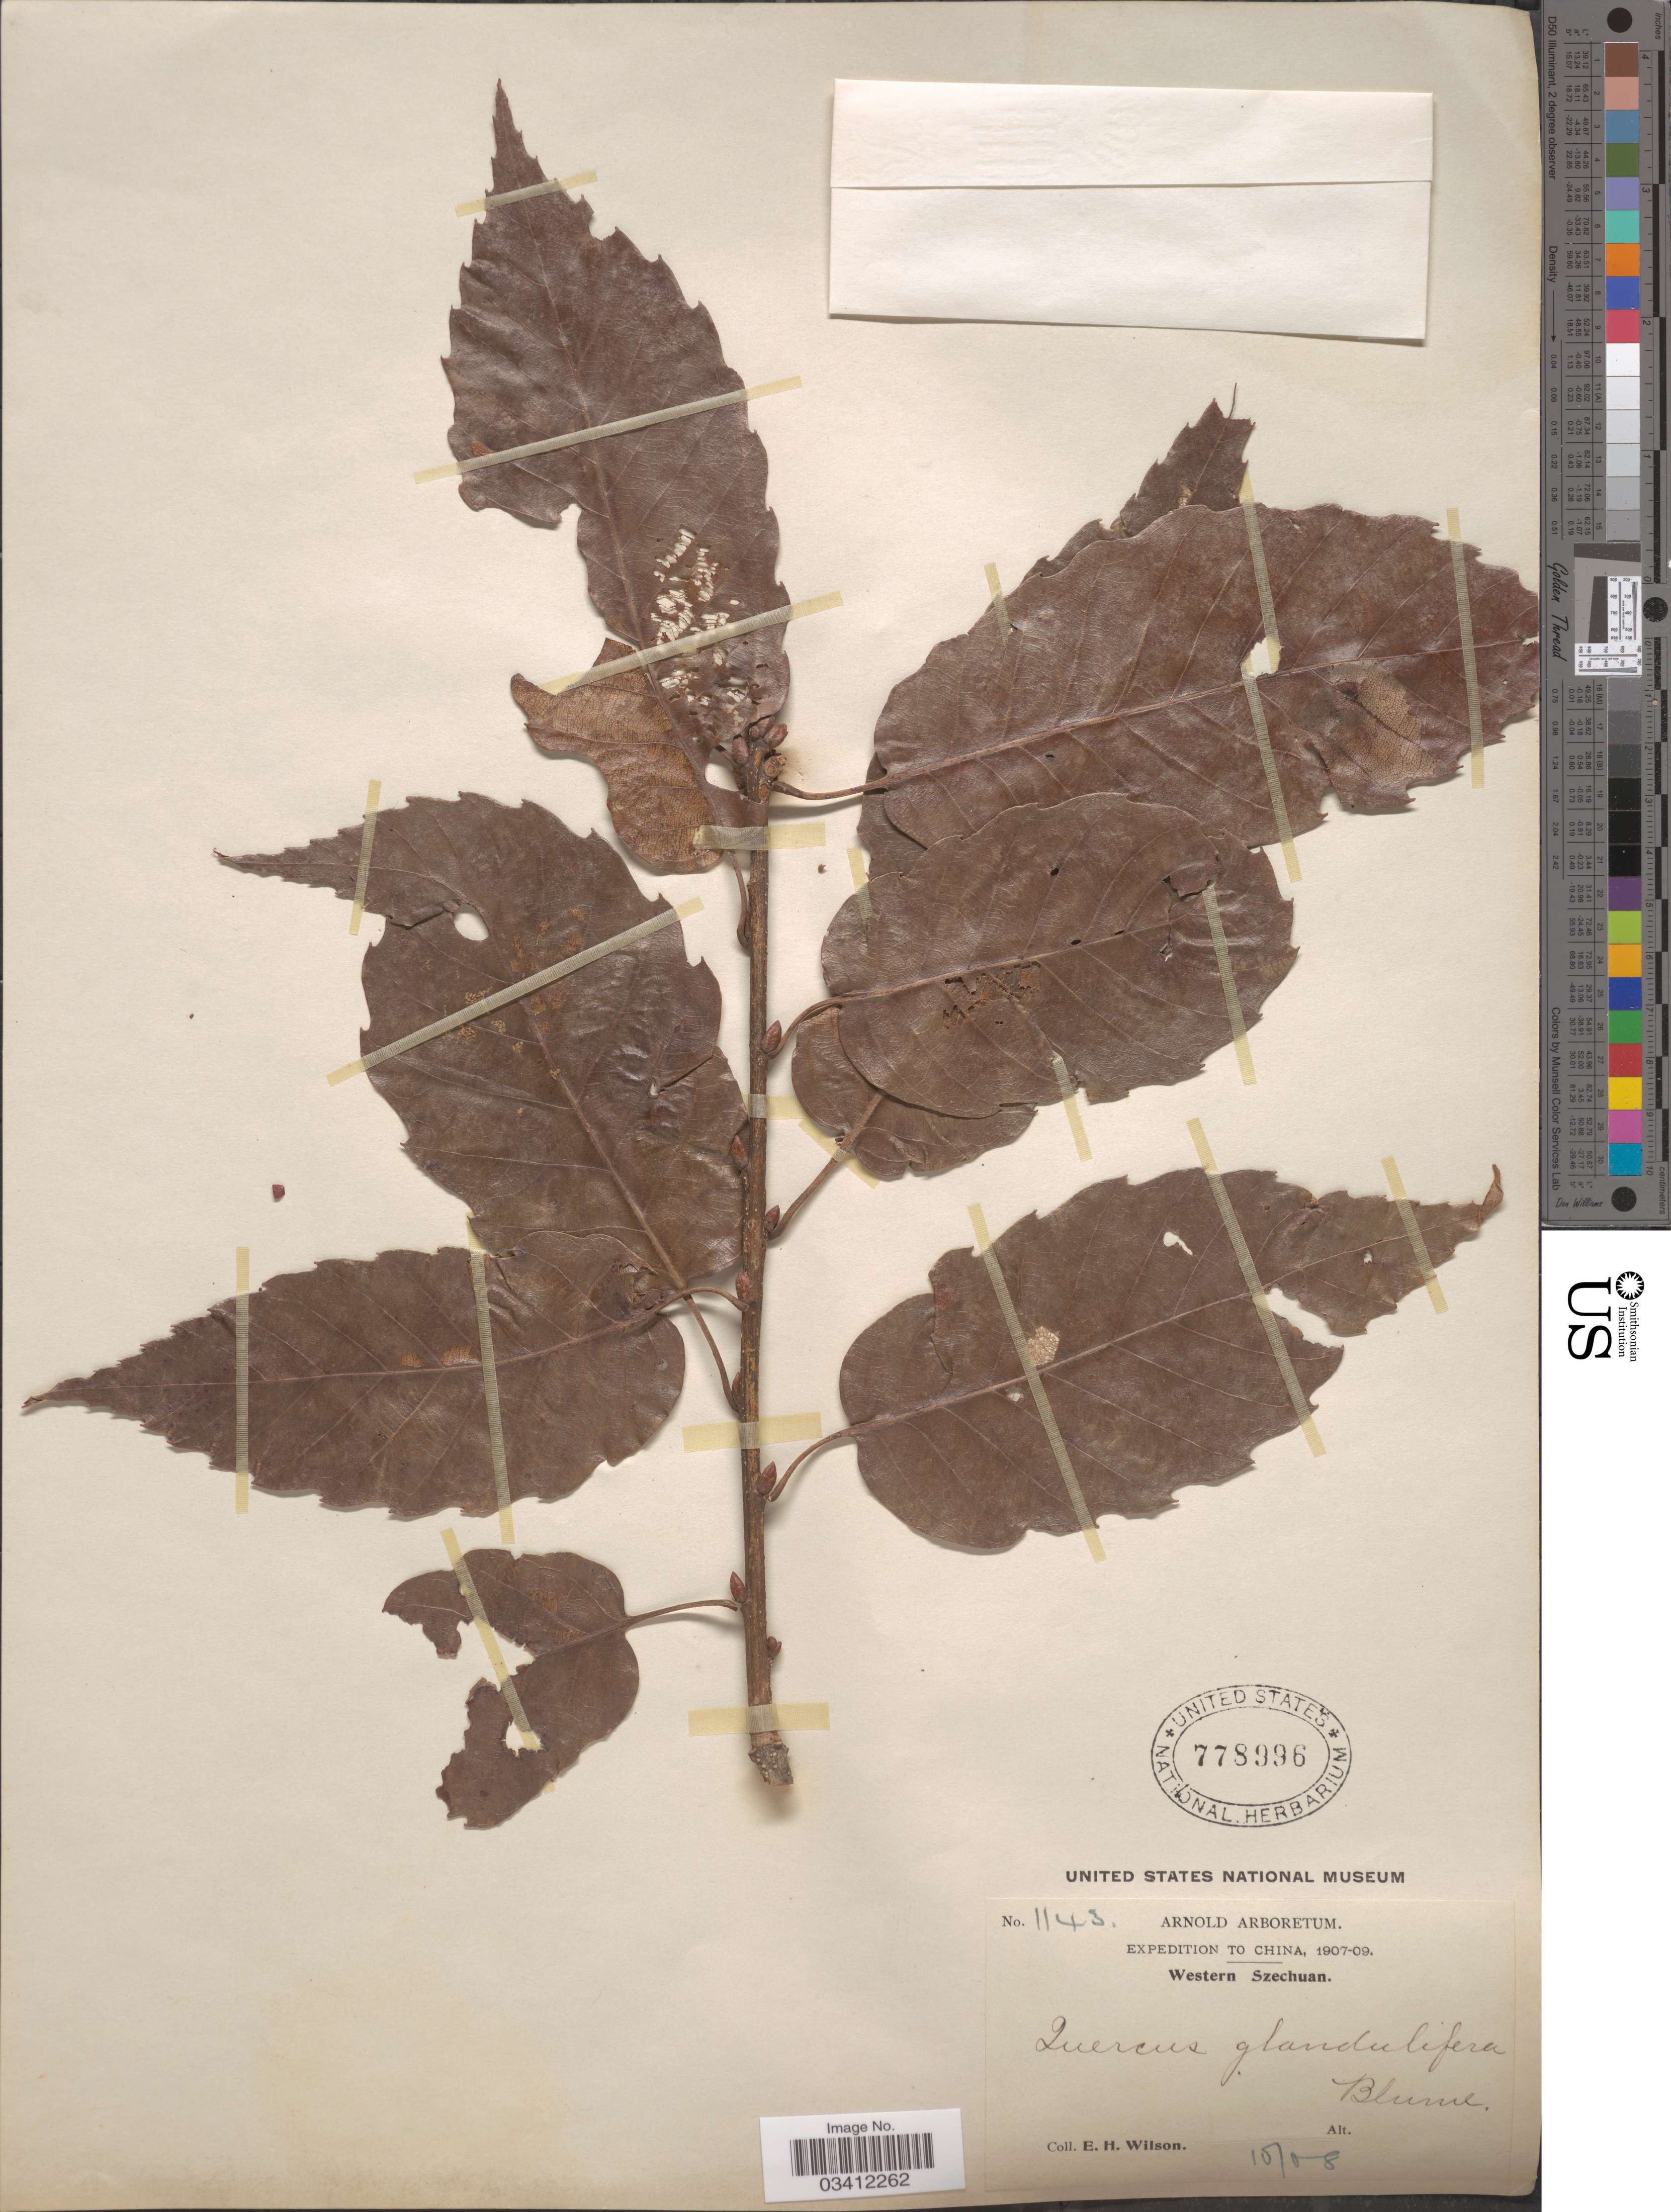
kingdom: Plantae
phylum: Tracheophyta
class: Magnoliopsida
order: Fagales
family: Fagaceae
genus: Quercus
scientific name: Quercus serrata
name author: Thunb.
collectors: E. Wilson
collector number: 1143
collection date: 1908-10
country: China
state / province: Sichuan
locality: Western Szechuan.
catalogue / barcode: US 778996